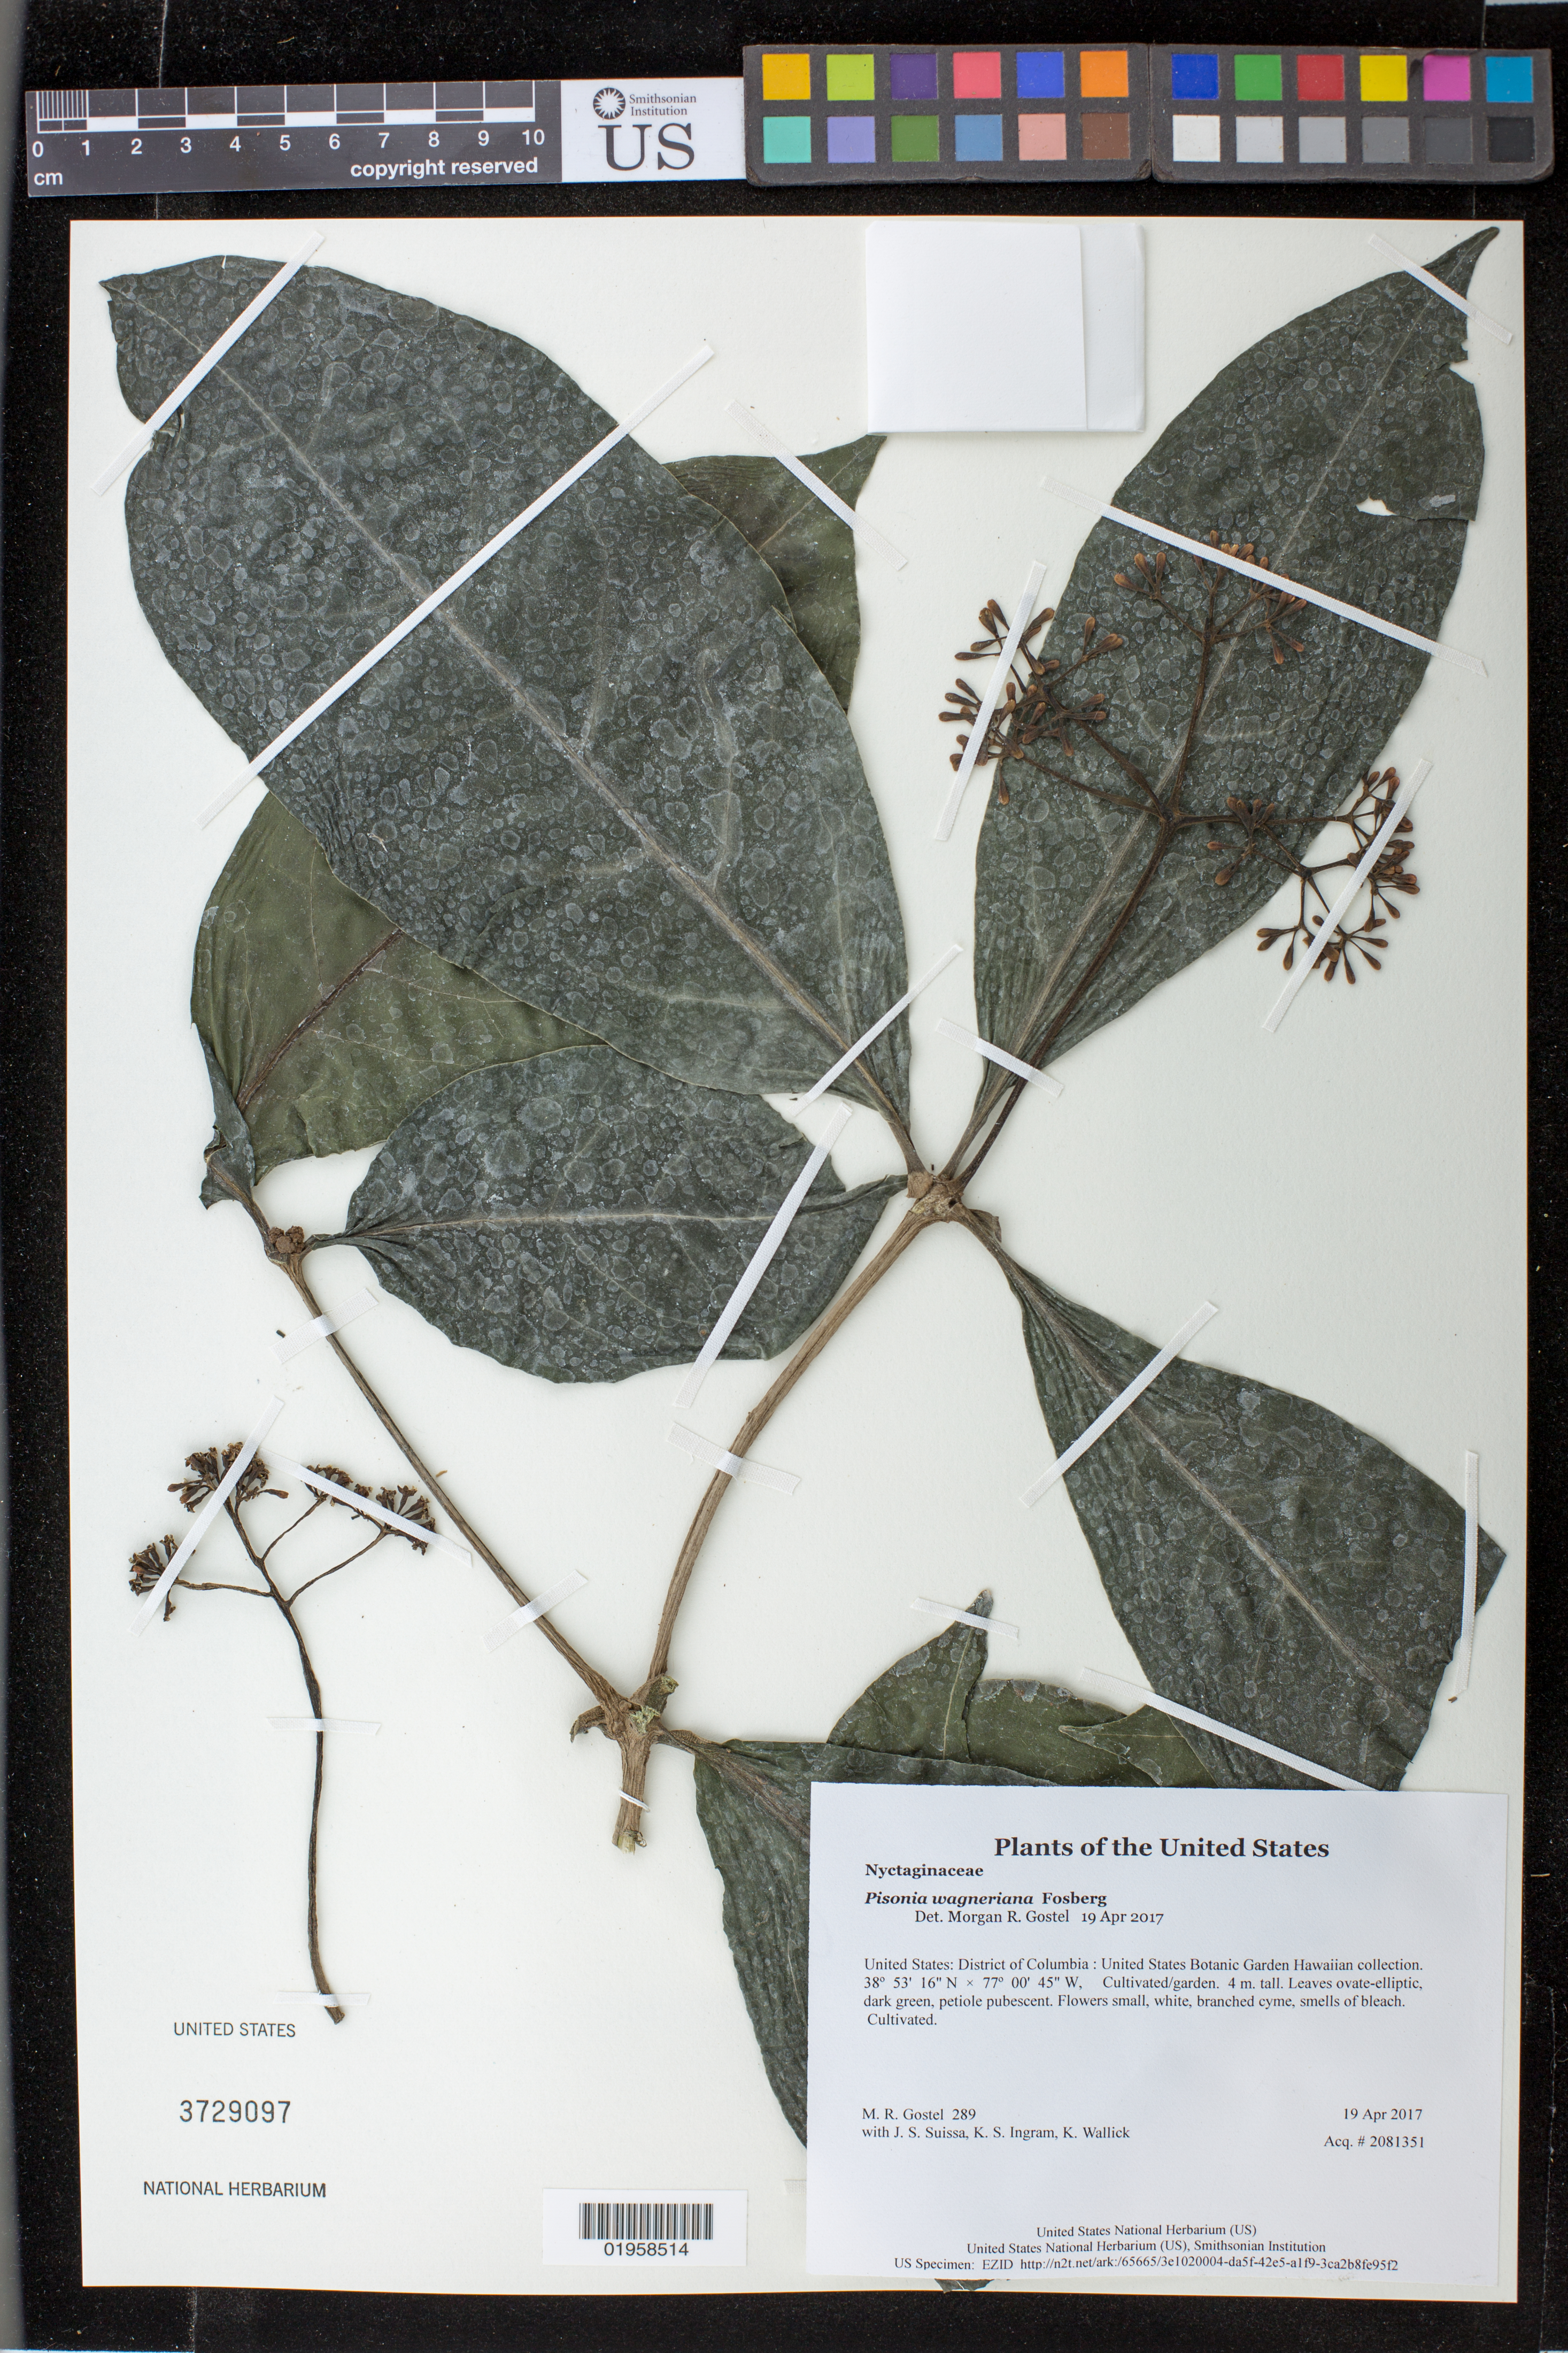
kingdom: Plantae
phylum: Tracheophyta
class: Magnoliopsida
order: Caryophyllales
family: Nyctaginaceae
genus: Pisonia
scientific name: Pisonia wagneriana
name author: Fosberg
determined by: Gostel, M. R.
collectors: M. R. Gostel, J. S. Suissa, K. S. Ingram & K. Wallick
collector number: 289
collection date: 2017-04-19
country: United States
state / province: District of Columbia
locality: United States Botanic Garden Hawaiian collection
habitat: Cultivated/garden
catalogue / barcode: US 3729097